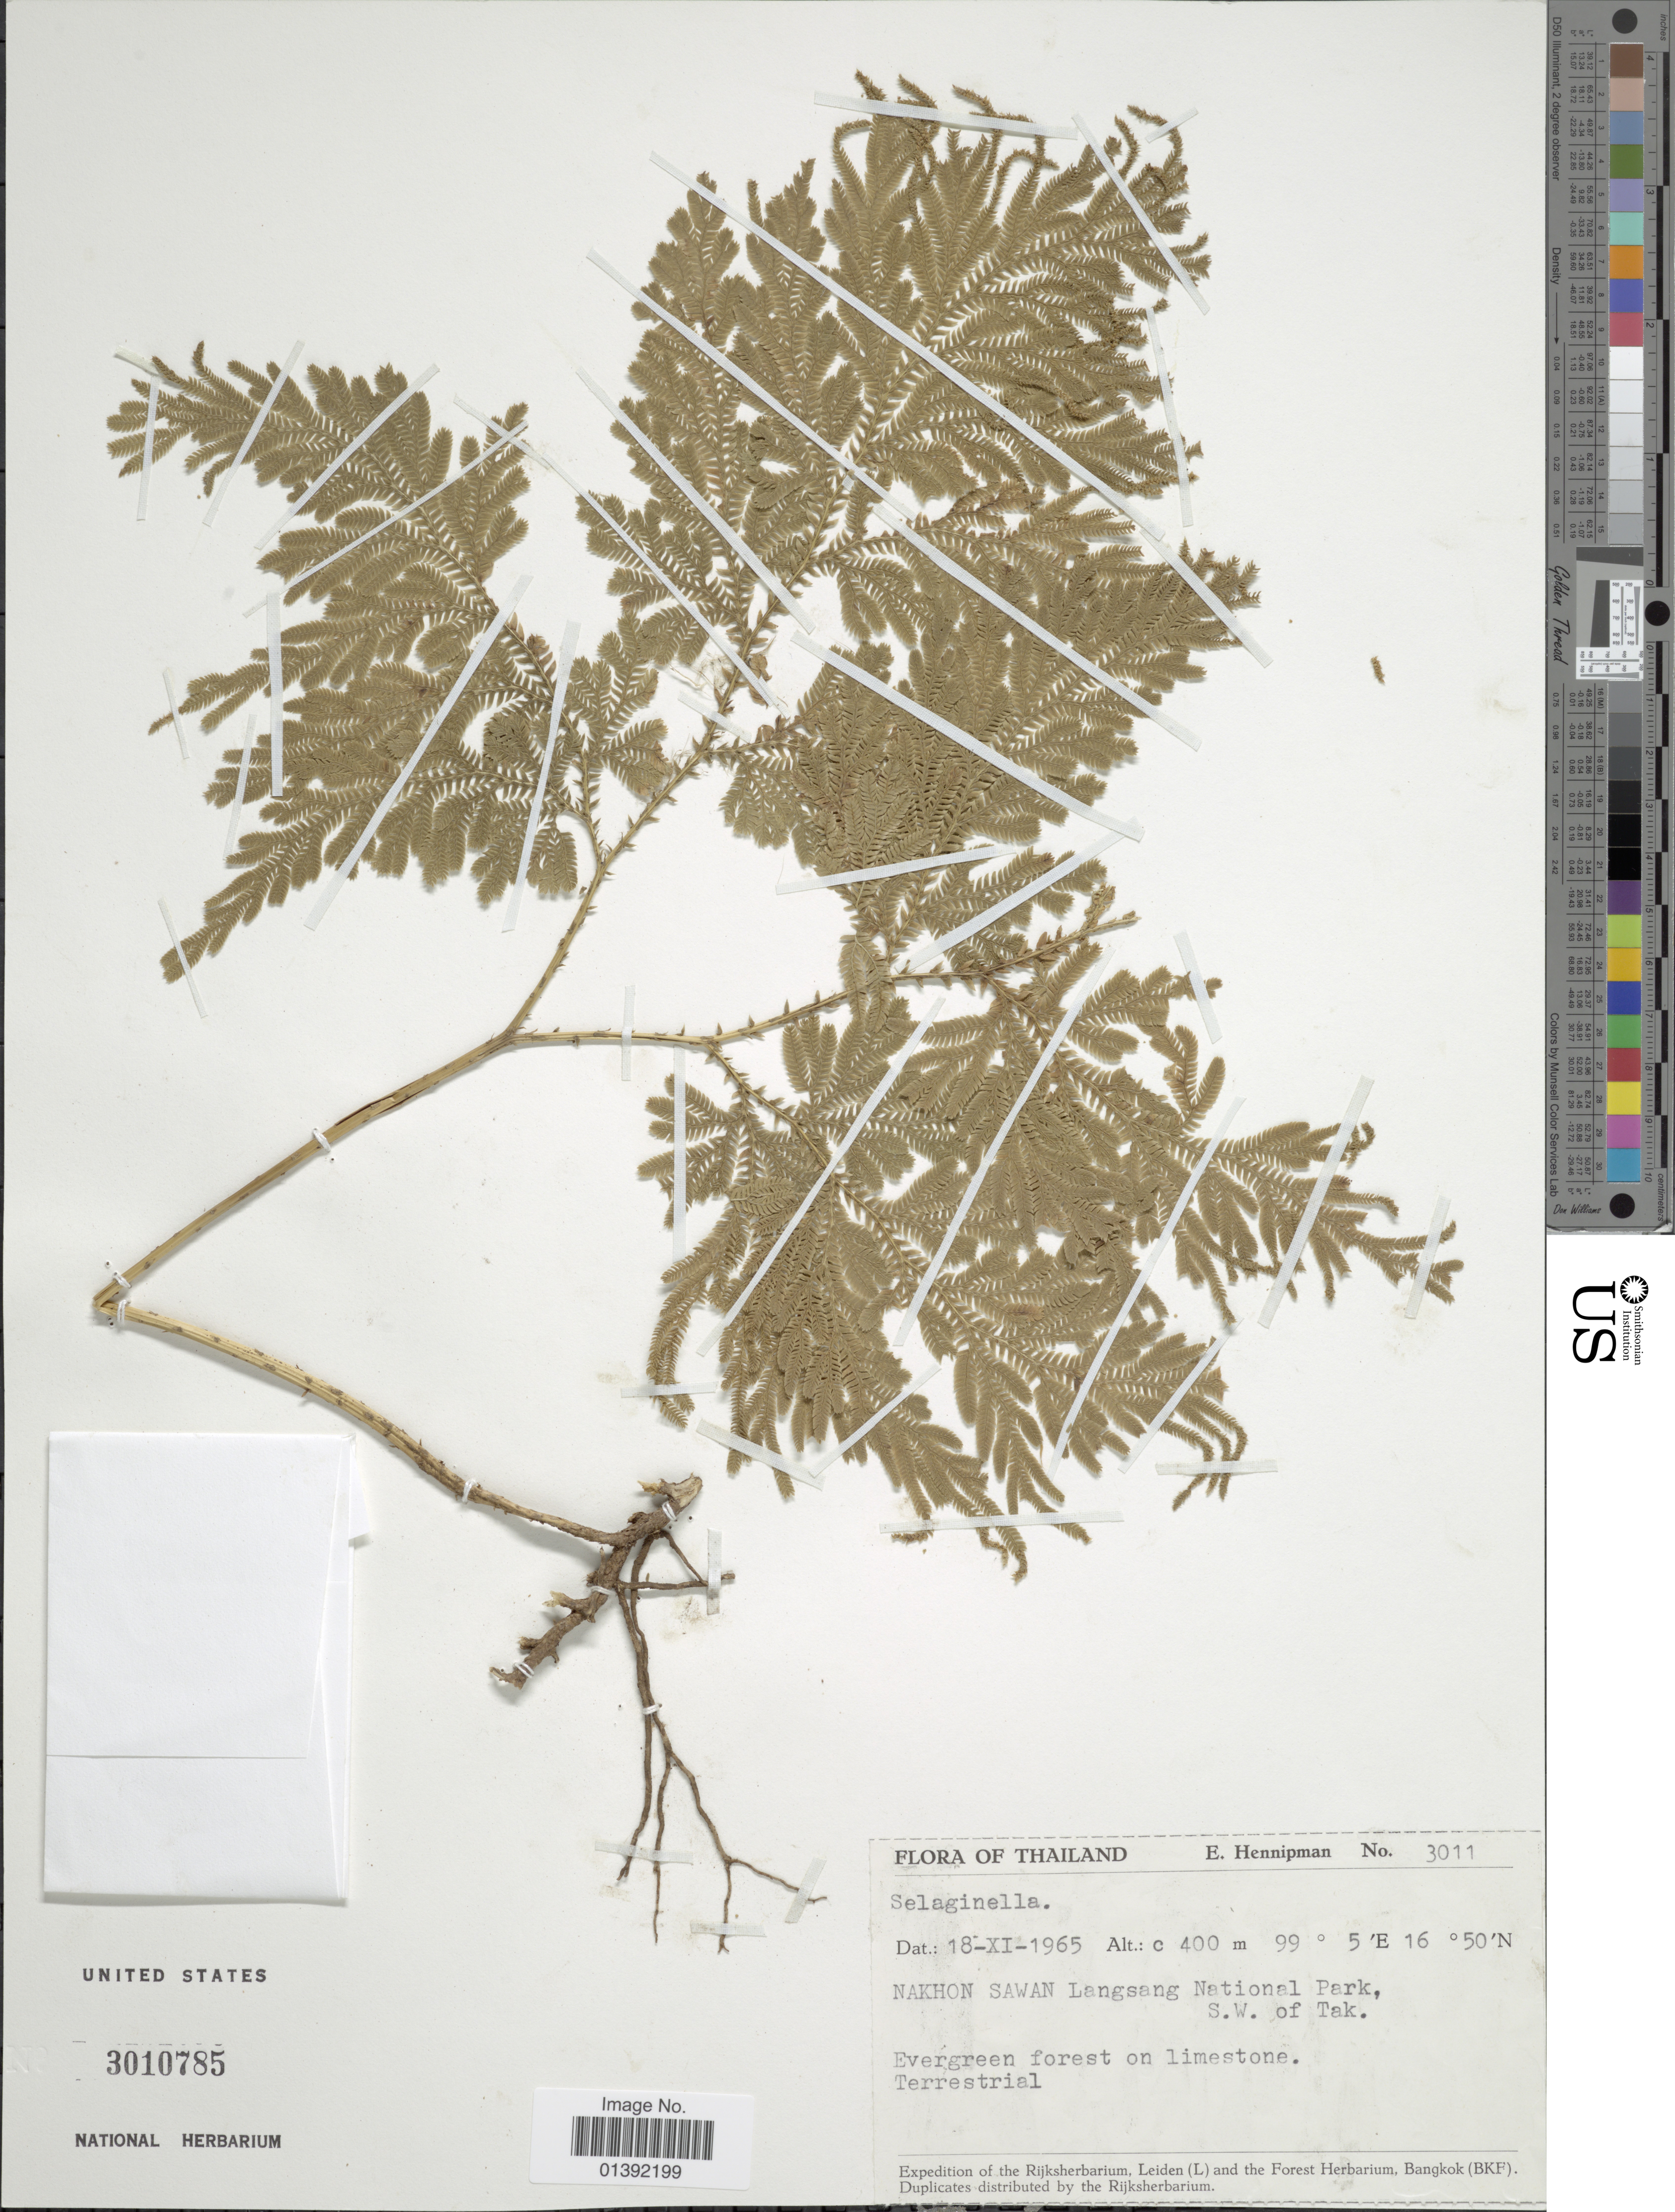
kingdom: Plantae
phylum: Tracheophyta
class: Lycopodiopsida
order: Selaginellales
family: Selaginellaceae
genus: Selaginella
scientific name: Selaginella sp.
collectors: E. Hennipman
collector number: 3011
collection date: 1965-11-18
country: Thailand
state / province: Nakhon Sawan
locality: Langsang National Park, S.W. of Tak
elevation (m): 400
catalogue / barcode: US 3010785